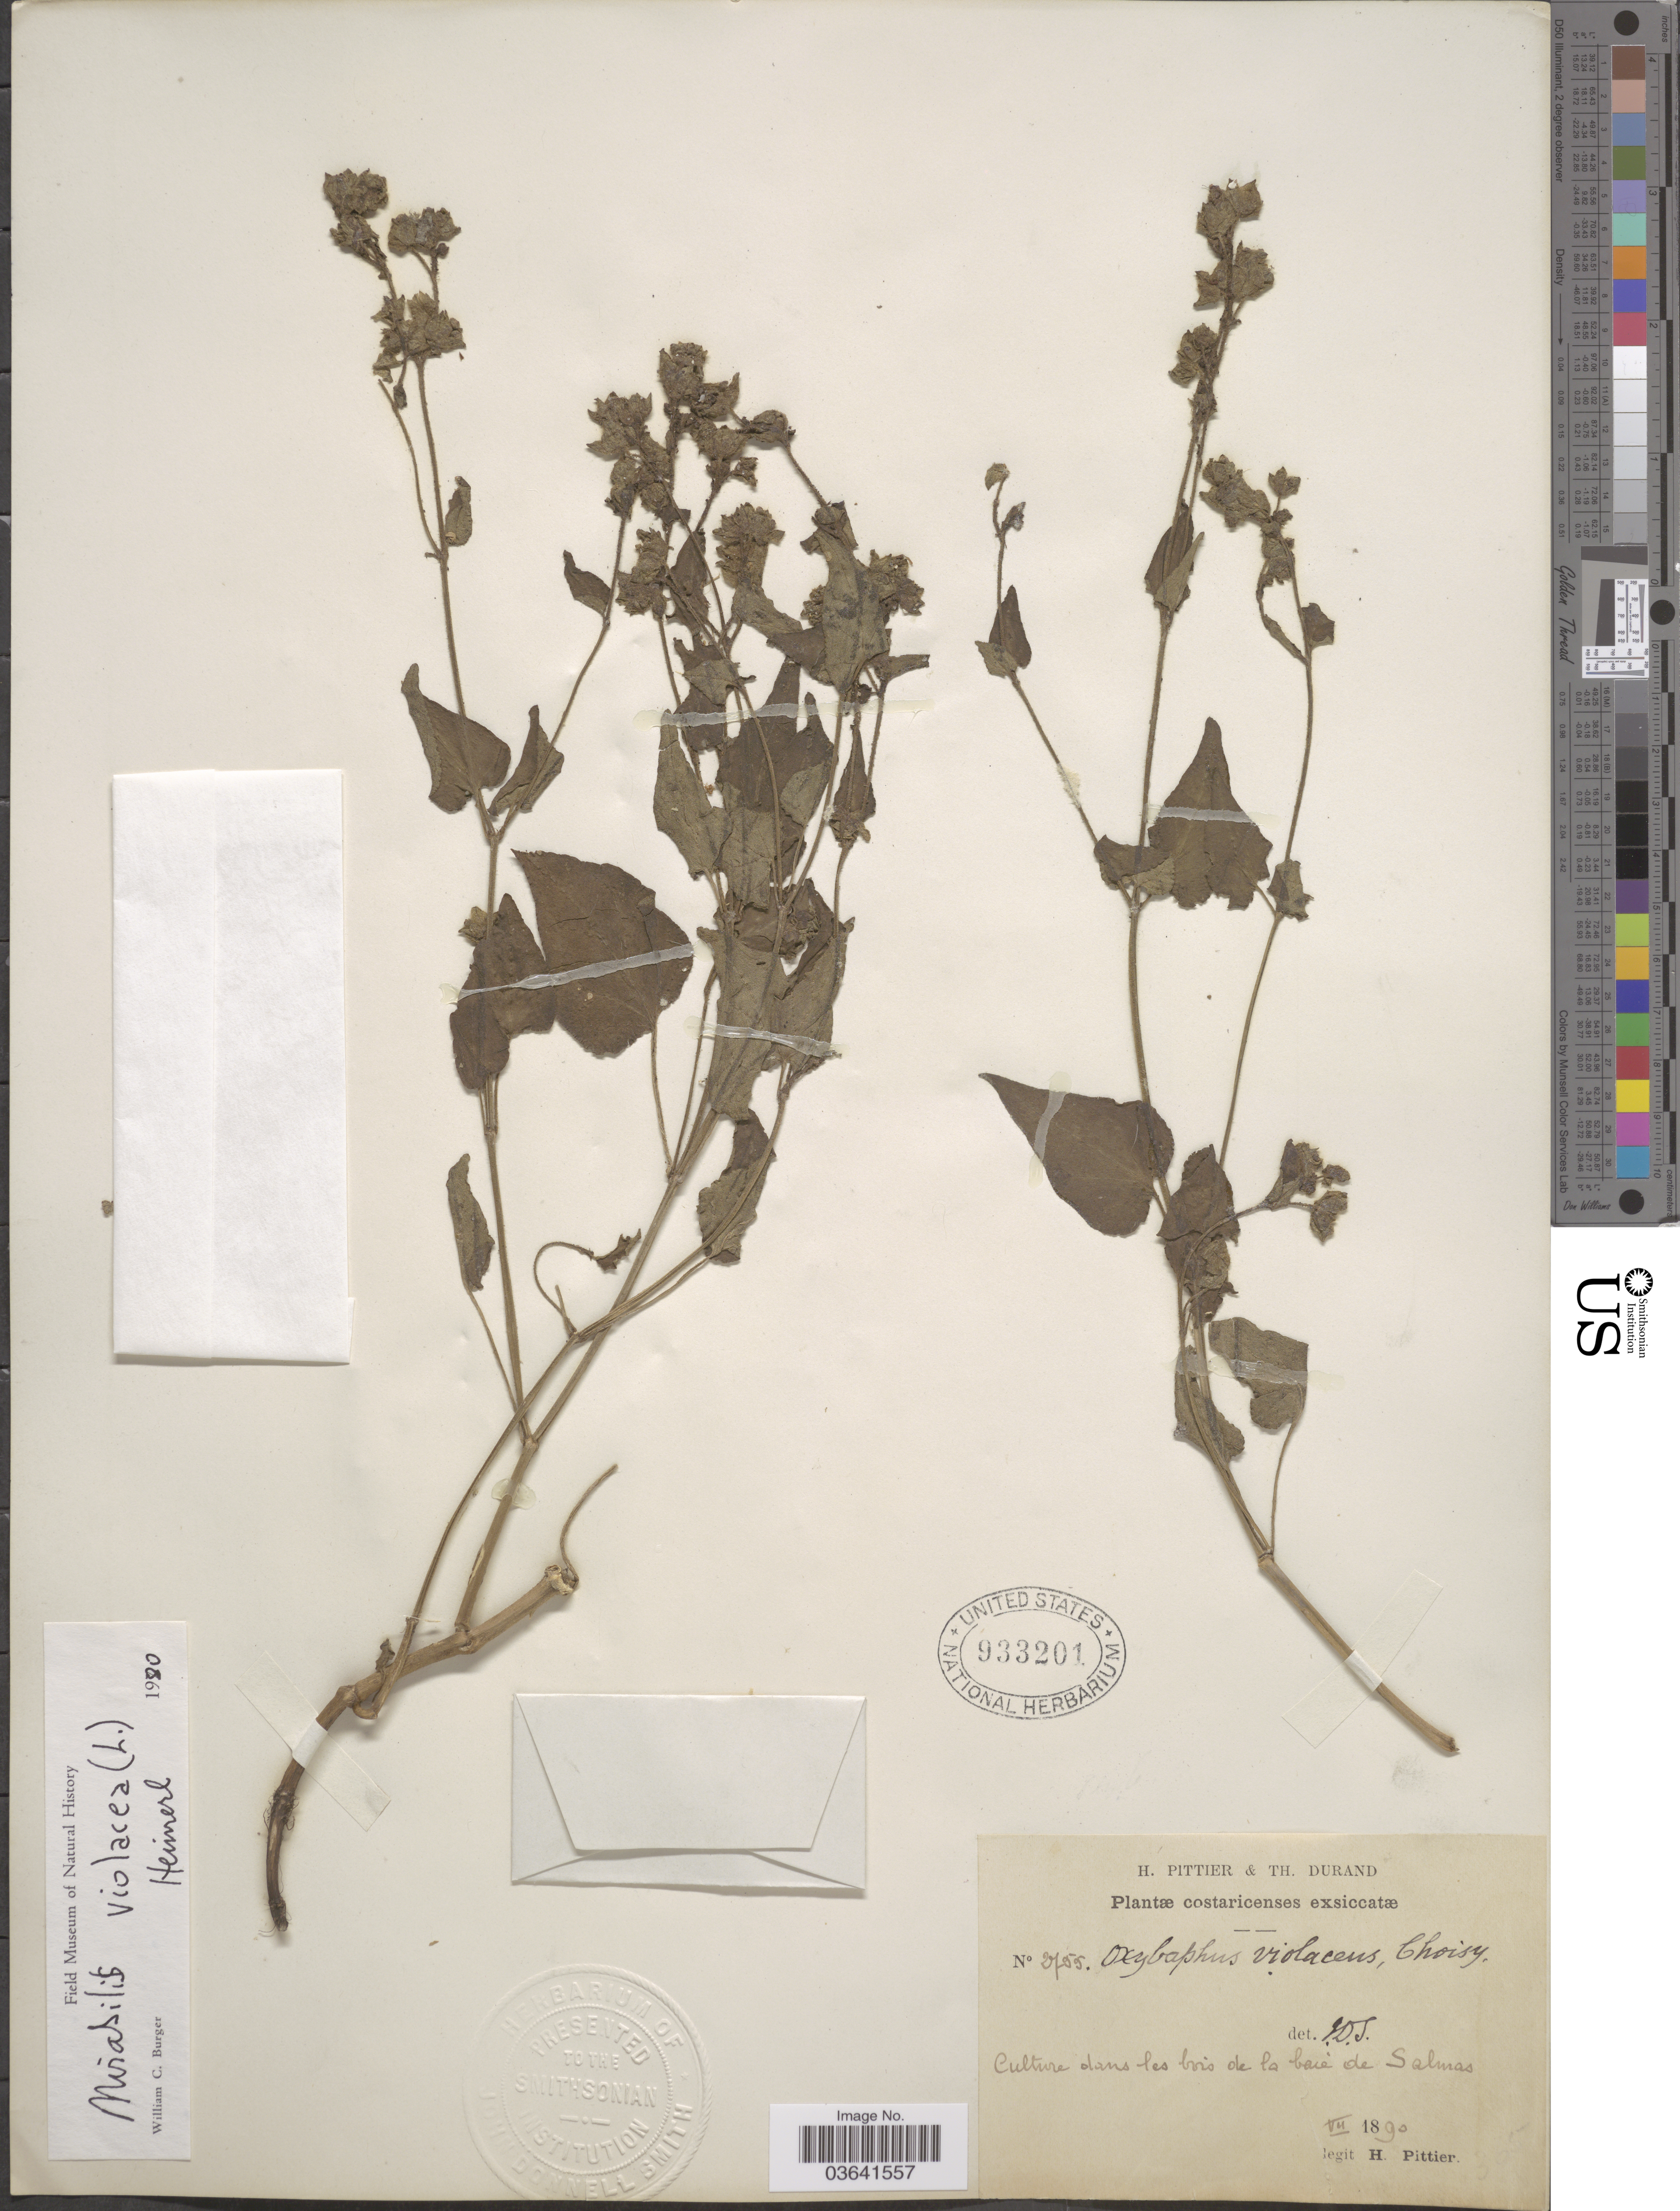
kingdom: Plantae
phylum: Tracheophyta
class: Magnoliopsida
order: Caryophyllales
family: Nyctaginaceae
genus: Mirabilis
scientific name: Mirabilis violacea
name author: (L.) Heimerl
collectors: H. F. Pittier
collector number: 2755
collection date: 1890-07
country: Costa Rica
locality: Culture dans les bois de la baie de Salmas.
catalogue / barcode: US 933201